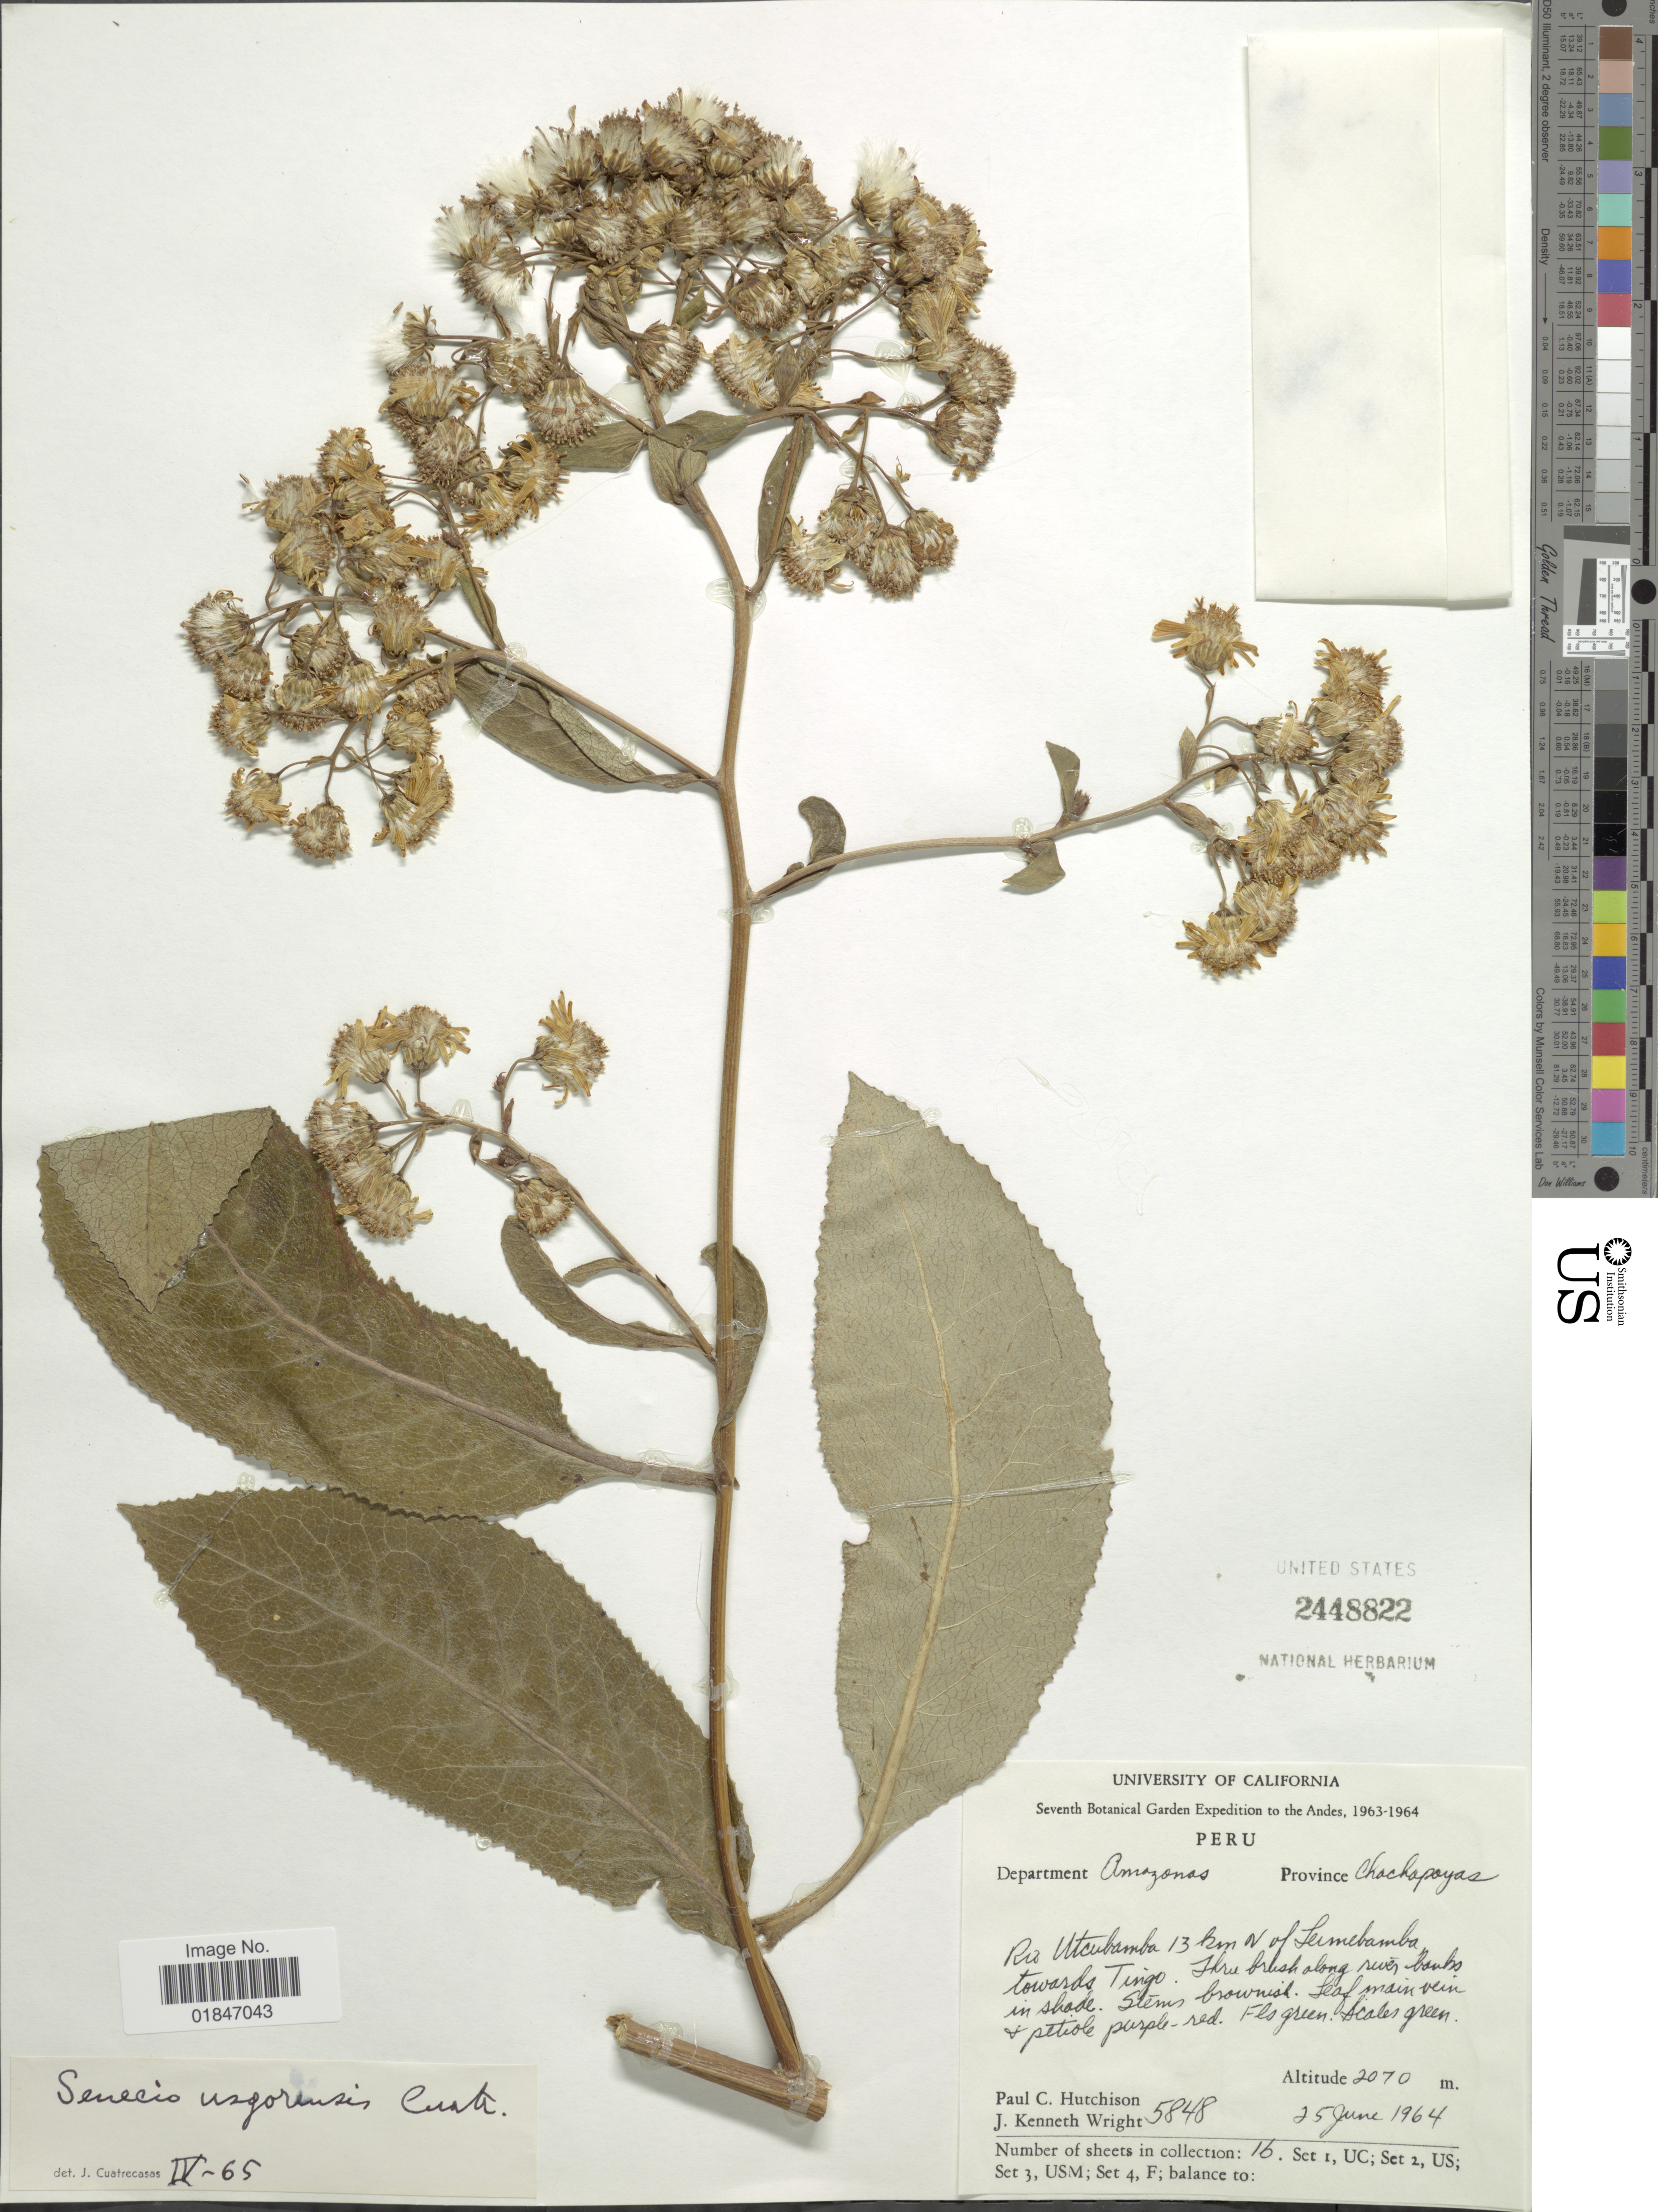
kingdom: Plantae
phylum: Tracheophyta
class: Magnoliopsida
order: Asterales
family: Asteraceae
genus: Dendrophorbium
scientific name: Dendrophorbium usgorense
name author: (Cuatrec.) C. Jeffrey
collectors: P. C. Hutchison & J. K. Wright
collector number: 5848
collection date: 1964-06-25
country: Peru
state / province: Amazonas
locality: Río Utcubamba, 13 km. N. of Leimebamba towards Tingo, Province Chachapoyas, Department Amazonas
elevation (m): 2070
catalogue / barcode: US 2448822